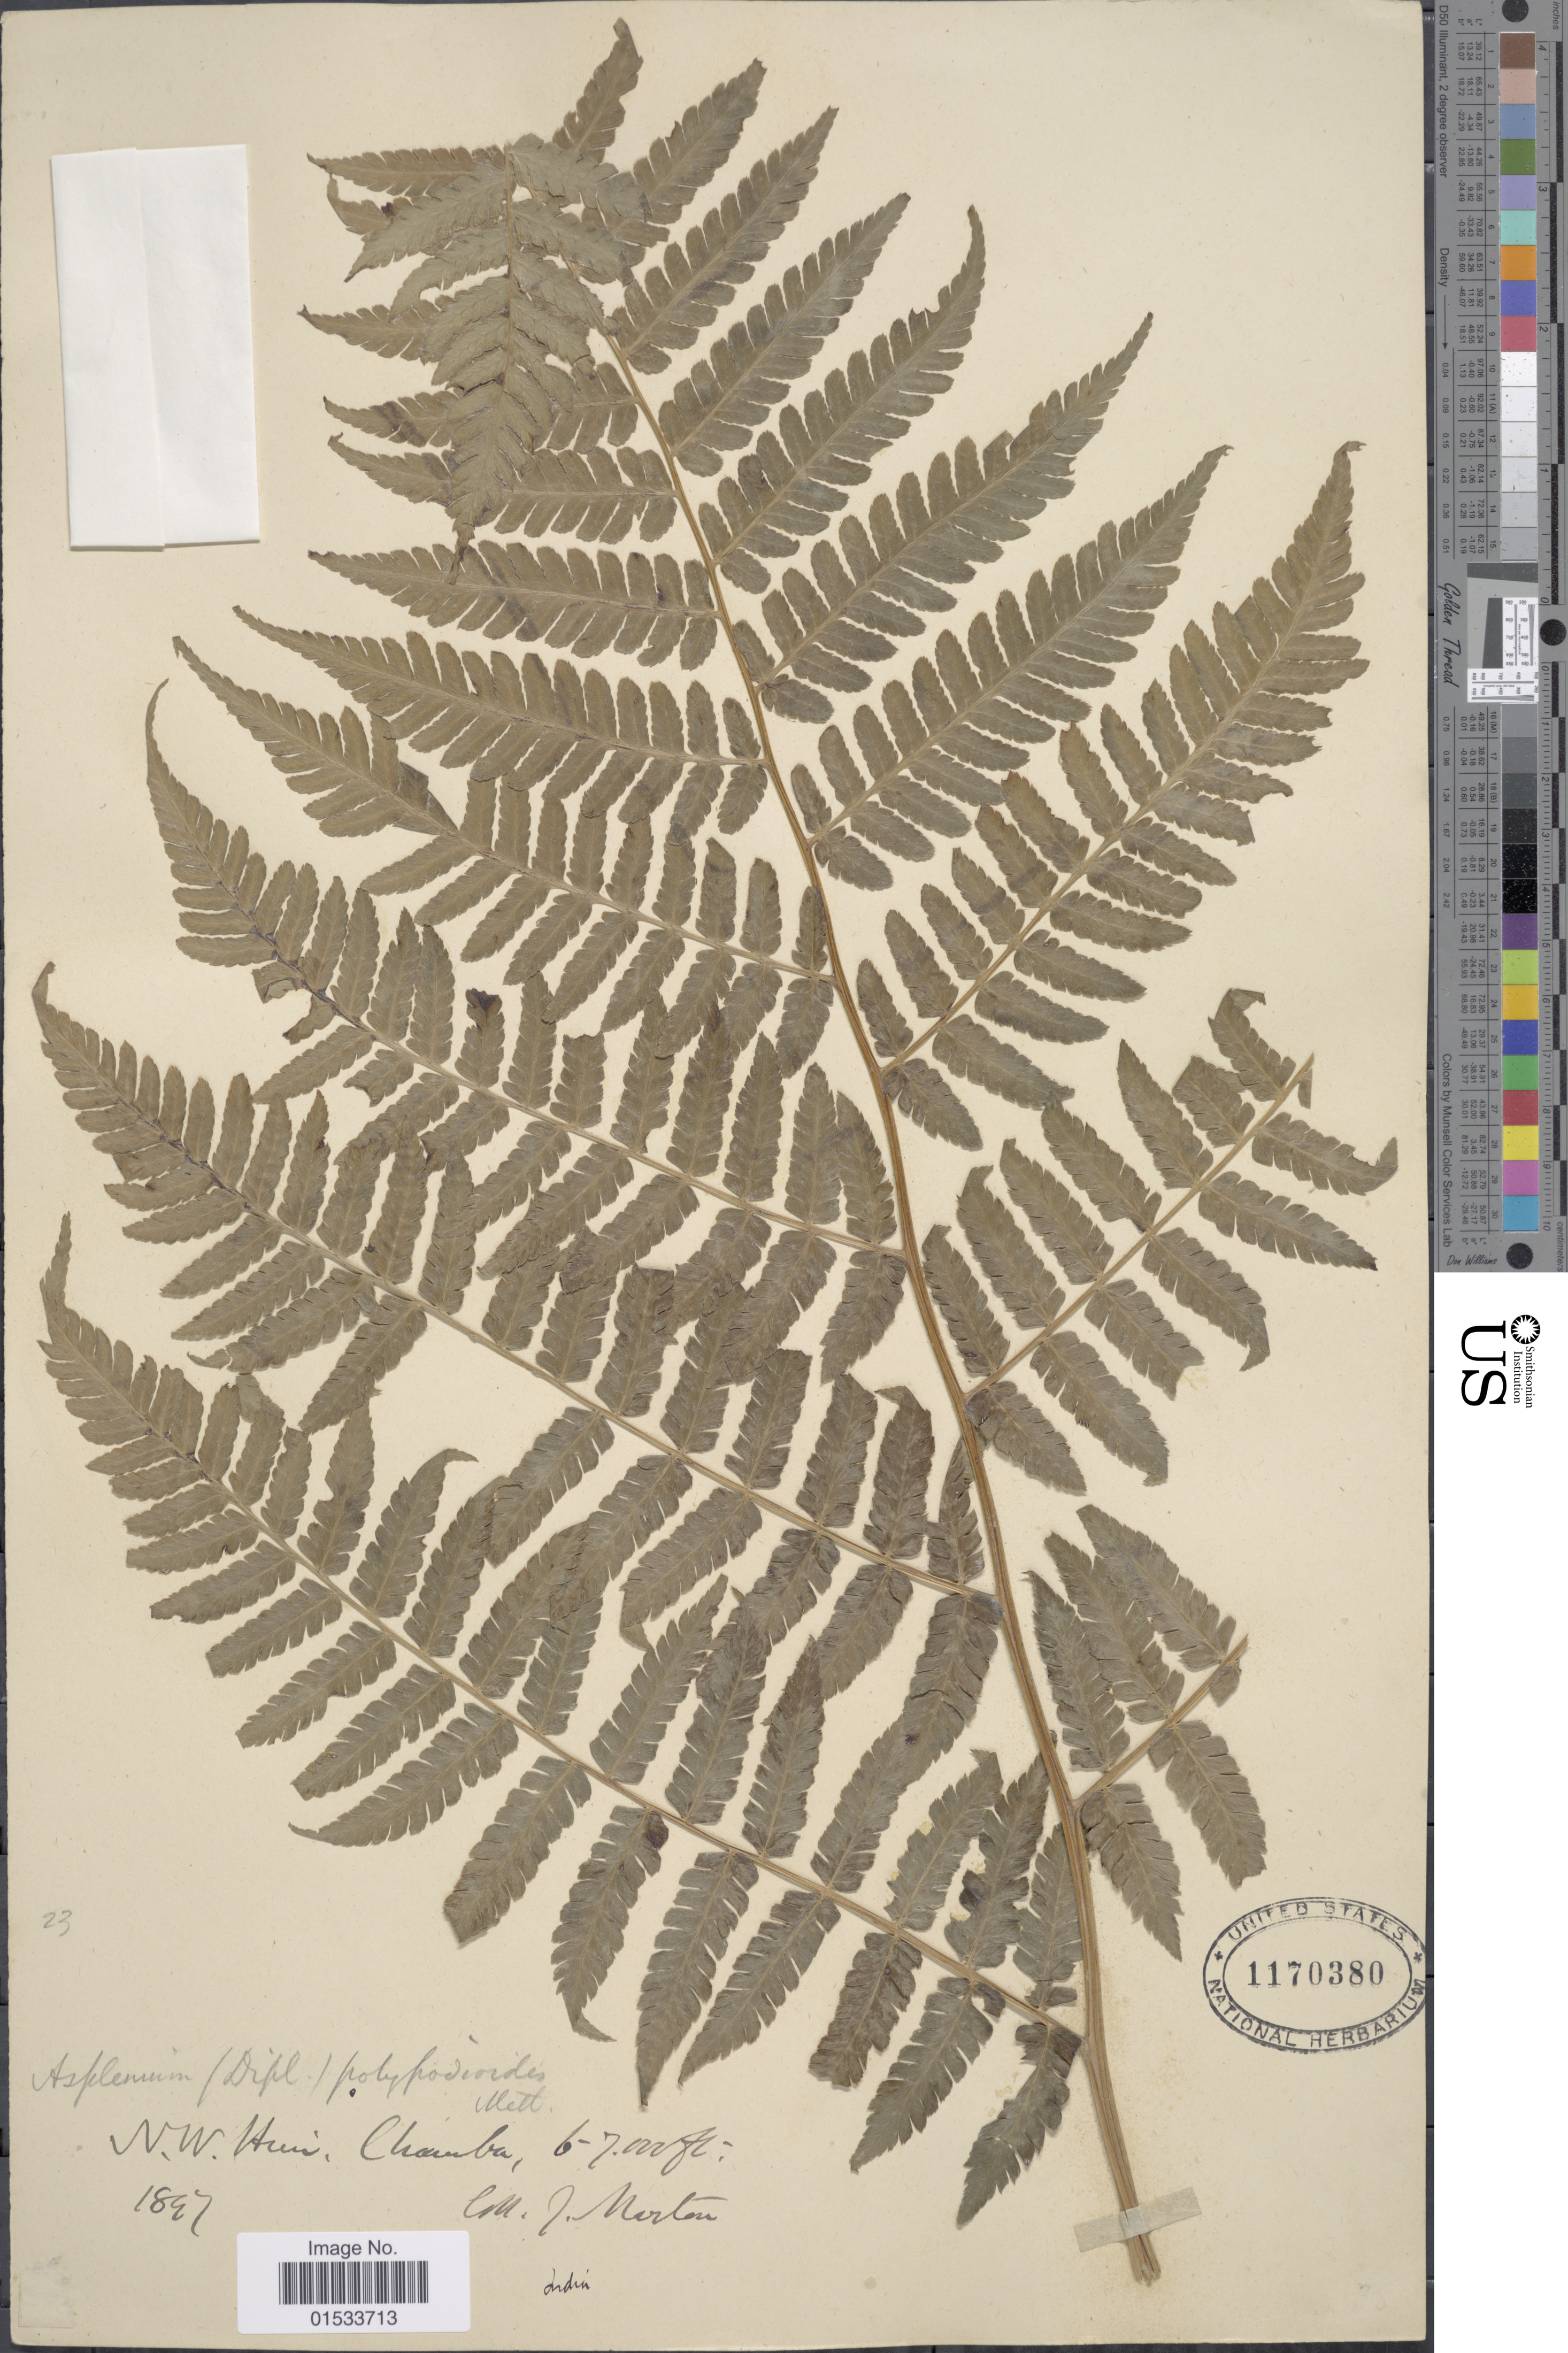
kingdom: Plantae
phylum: Tracheophyta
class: Polypodiopsida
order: Polypodiales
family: Athyriaceae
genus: Diplazium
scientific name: Diplazium frondosum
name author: C. Chr.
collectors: J. Martin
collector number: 23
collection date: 1897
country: India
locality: N. W. Him, Chamba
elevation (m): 1829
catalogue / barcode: US 1170380